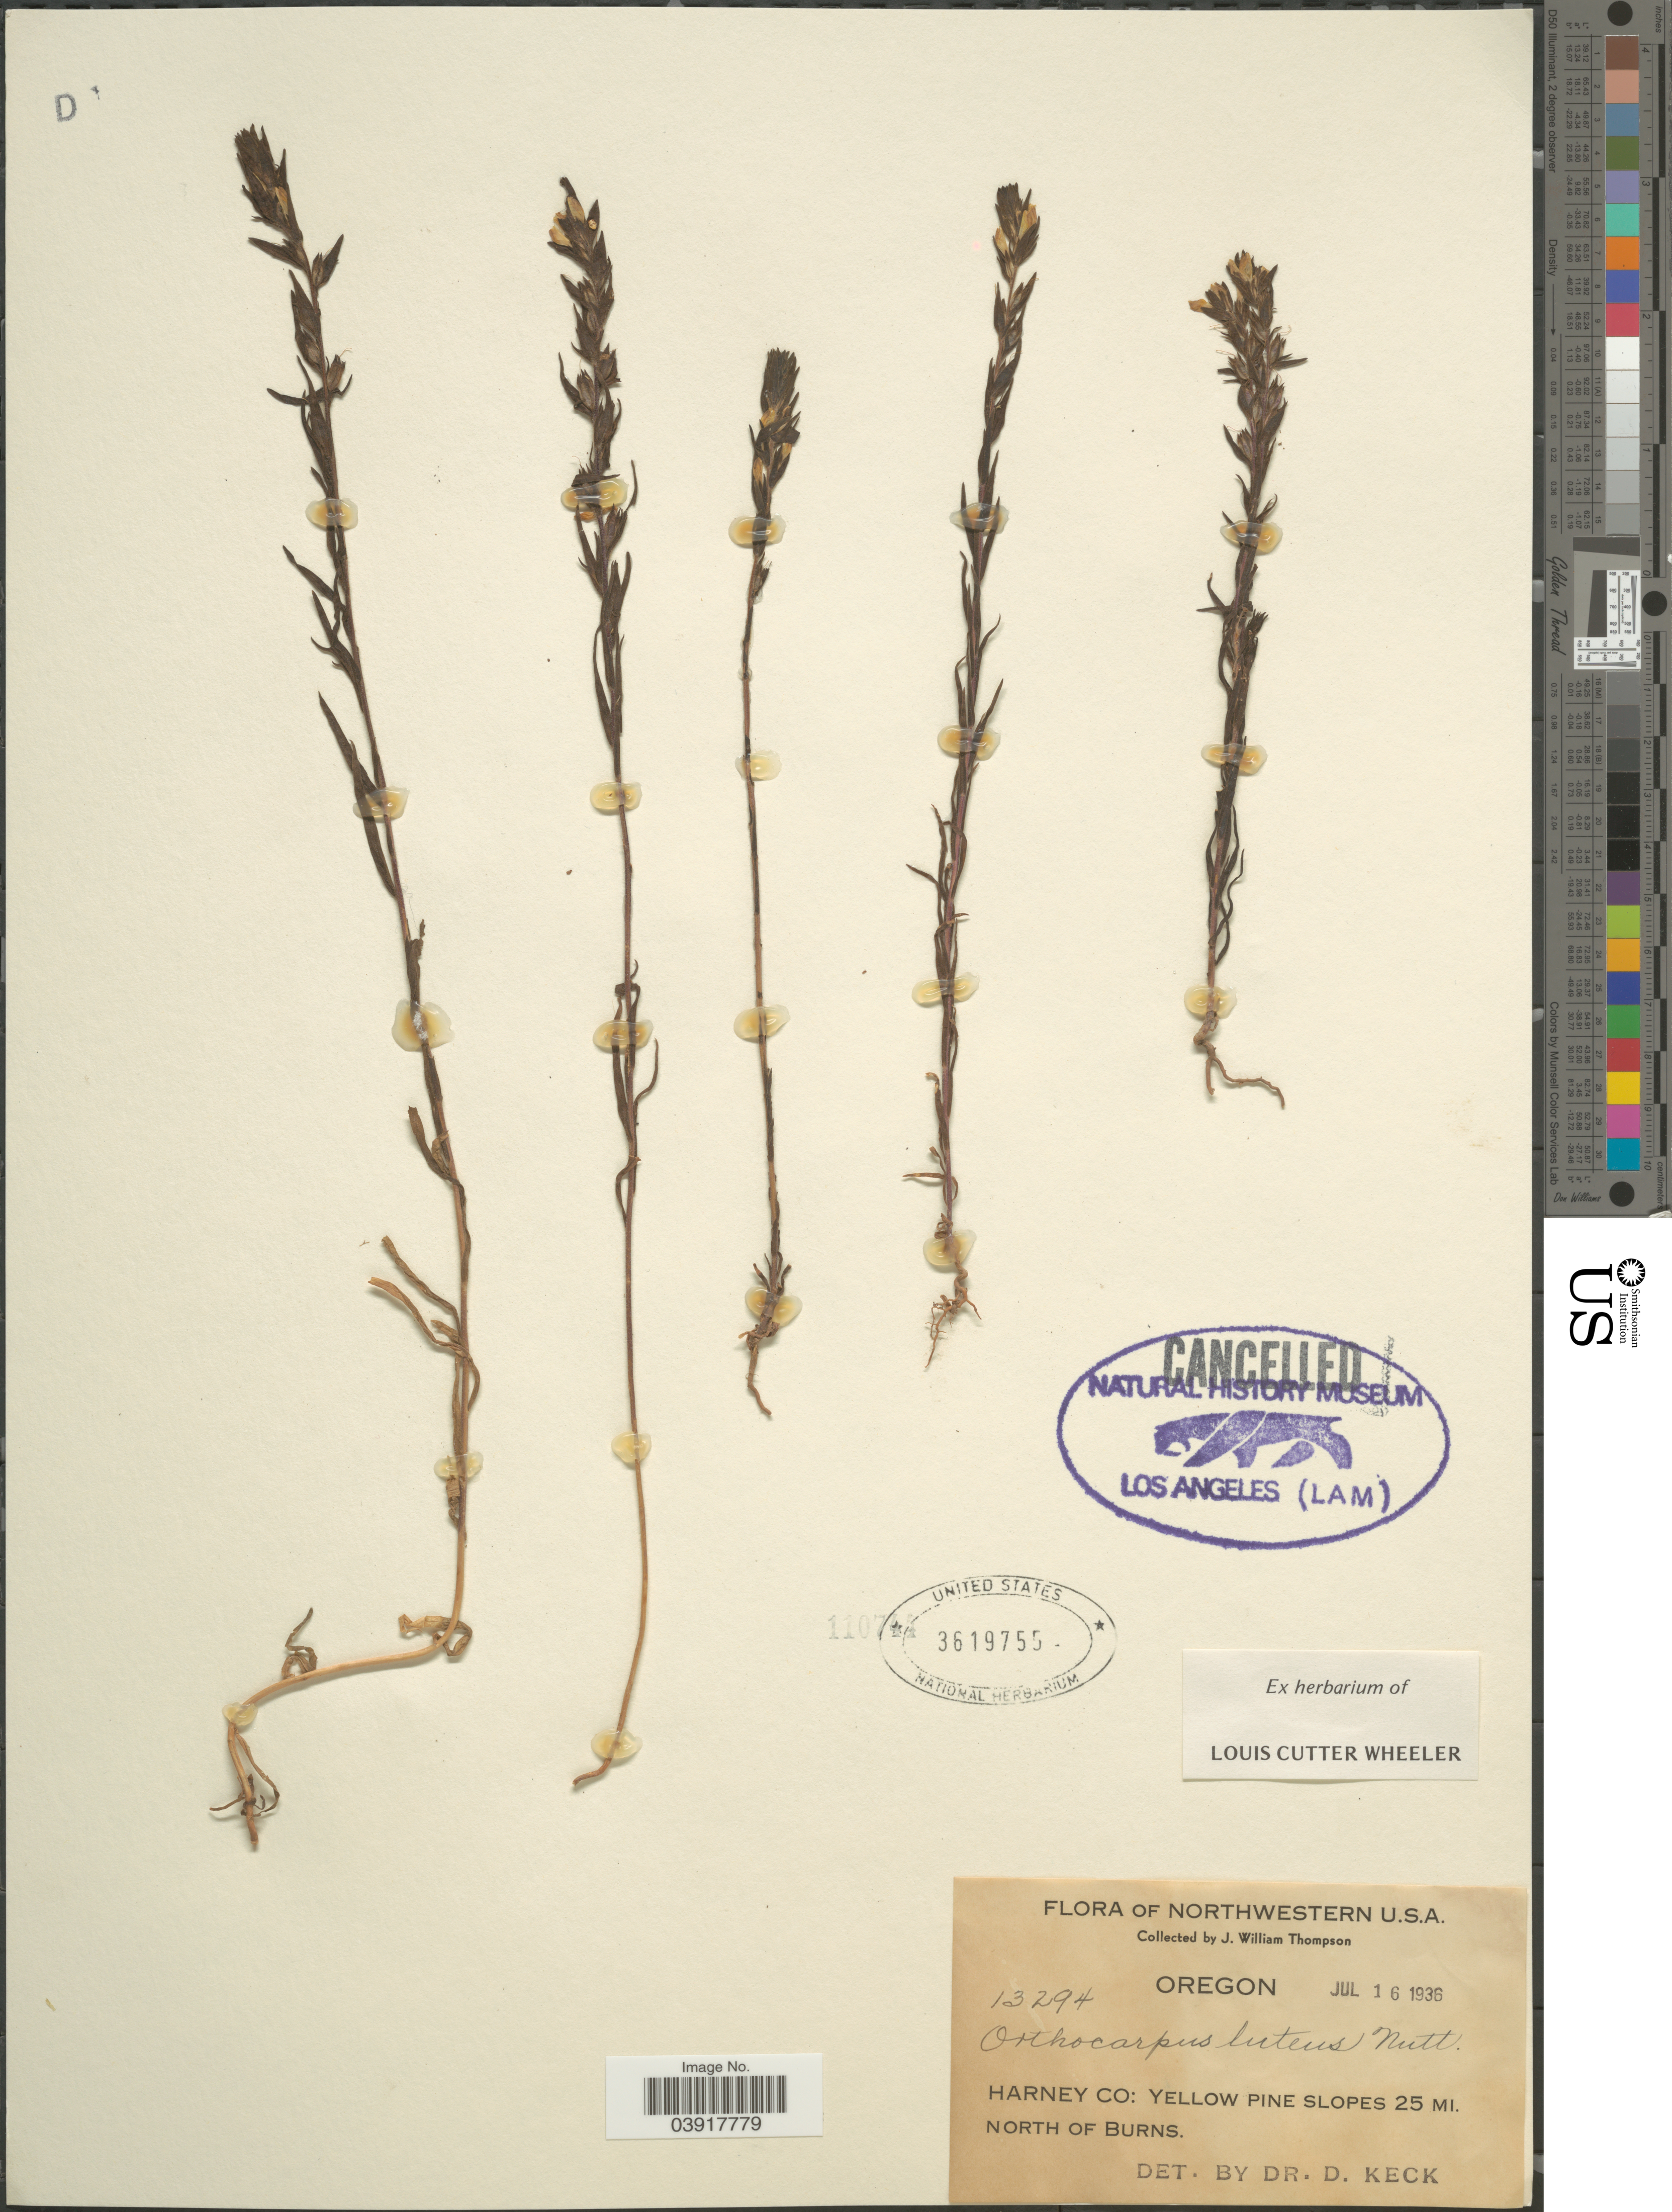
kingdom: Plantae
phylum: Tracheophyta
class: Magnoliopsida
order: Lamiales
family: Orobanchaceae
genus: Orthocarpus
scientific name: Orthocarpus luteus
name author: Nutt.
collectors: J. W. Thompson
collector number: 13294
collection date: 1936-07-16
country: United States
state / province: Oregon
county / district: Harney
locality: Northwestern U.S.A. Harney Co: Yellow pine slopes 25 mi. north of Burns.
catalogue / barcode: US 3619755